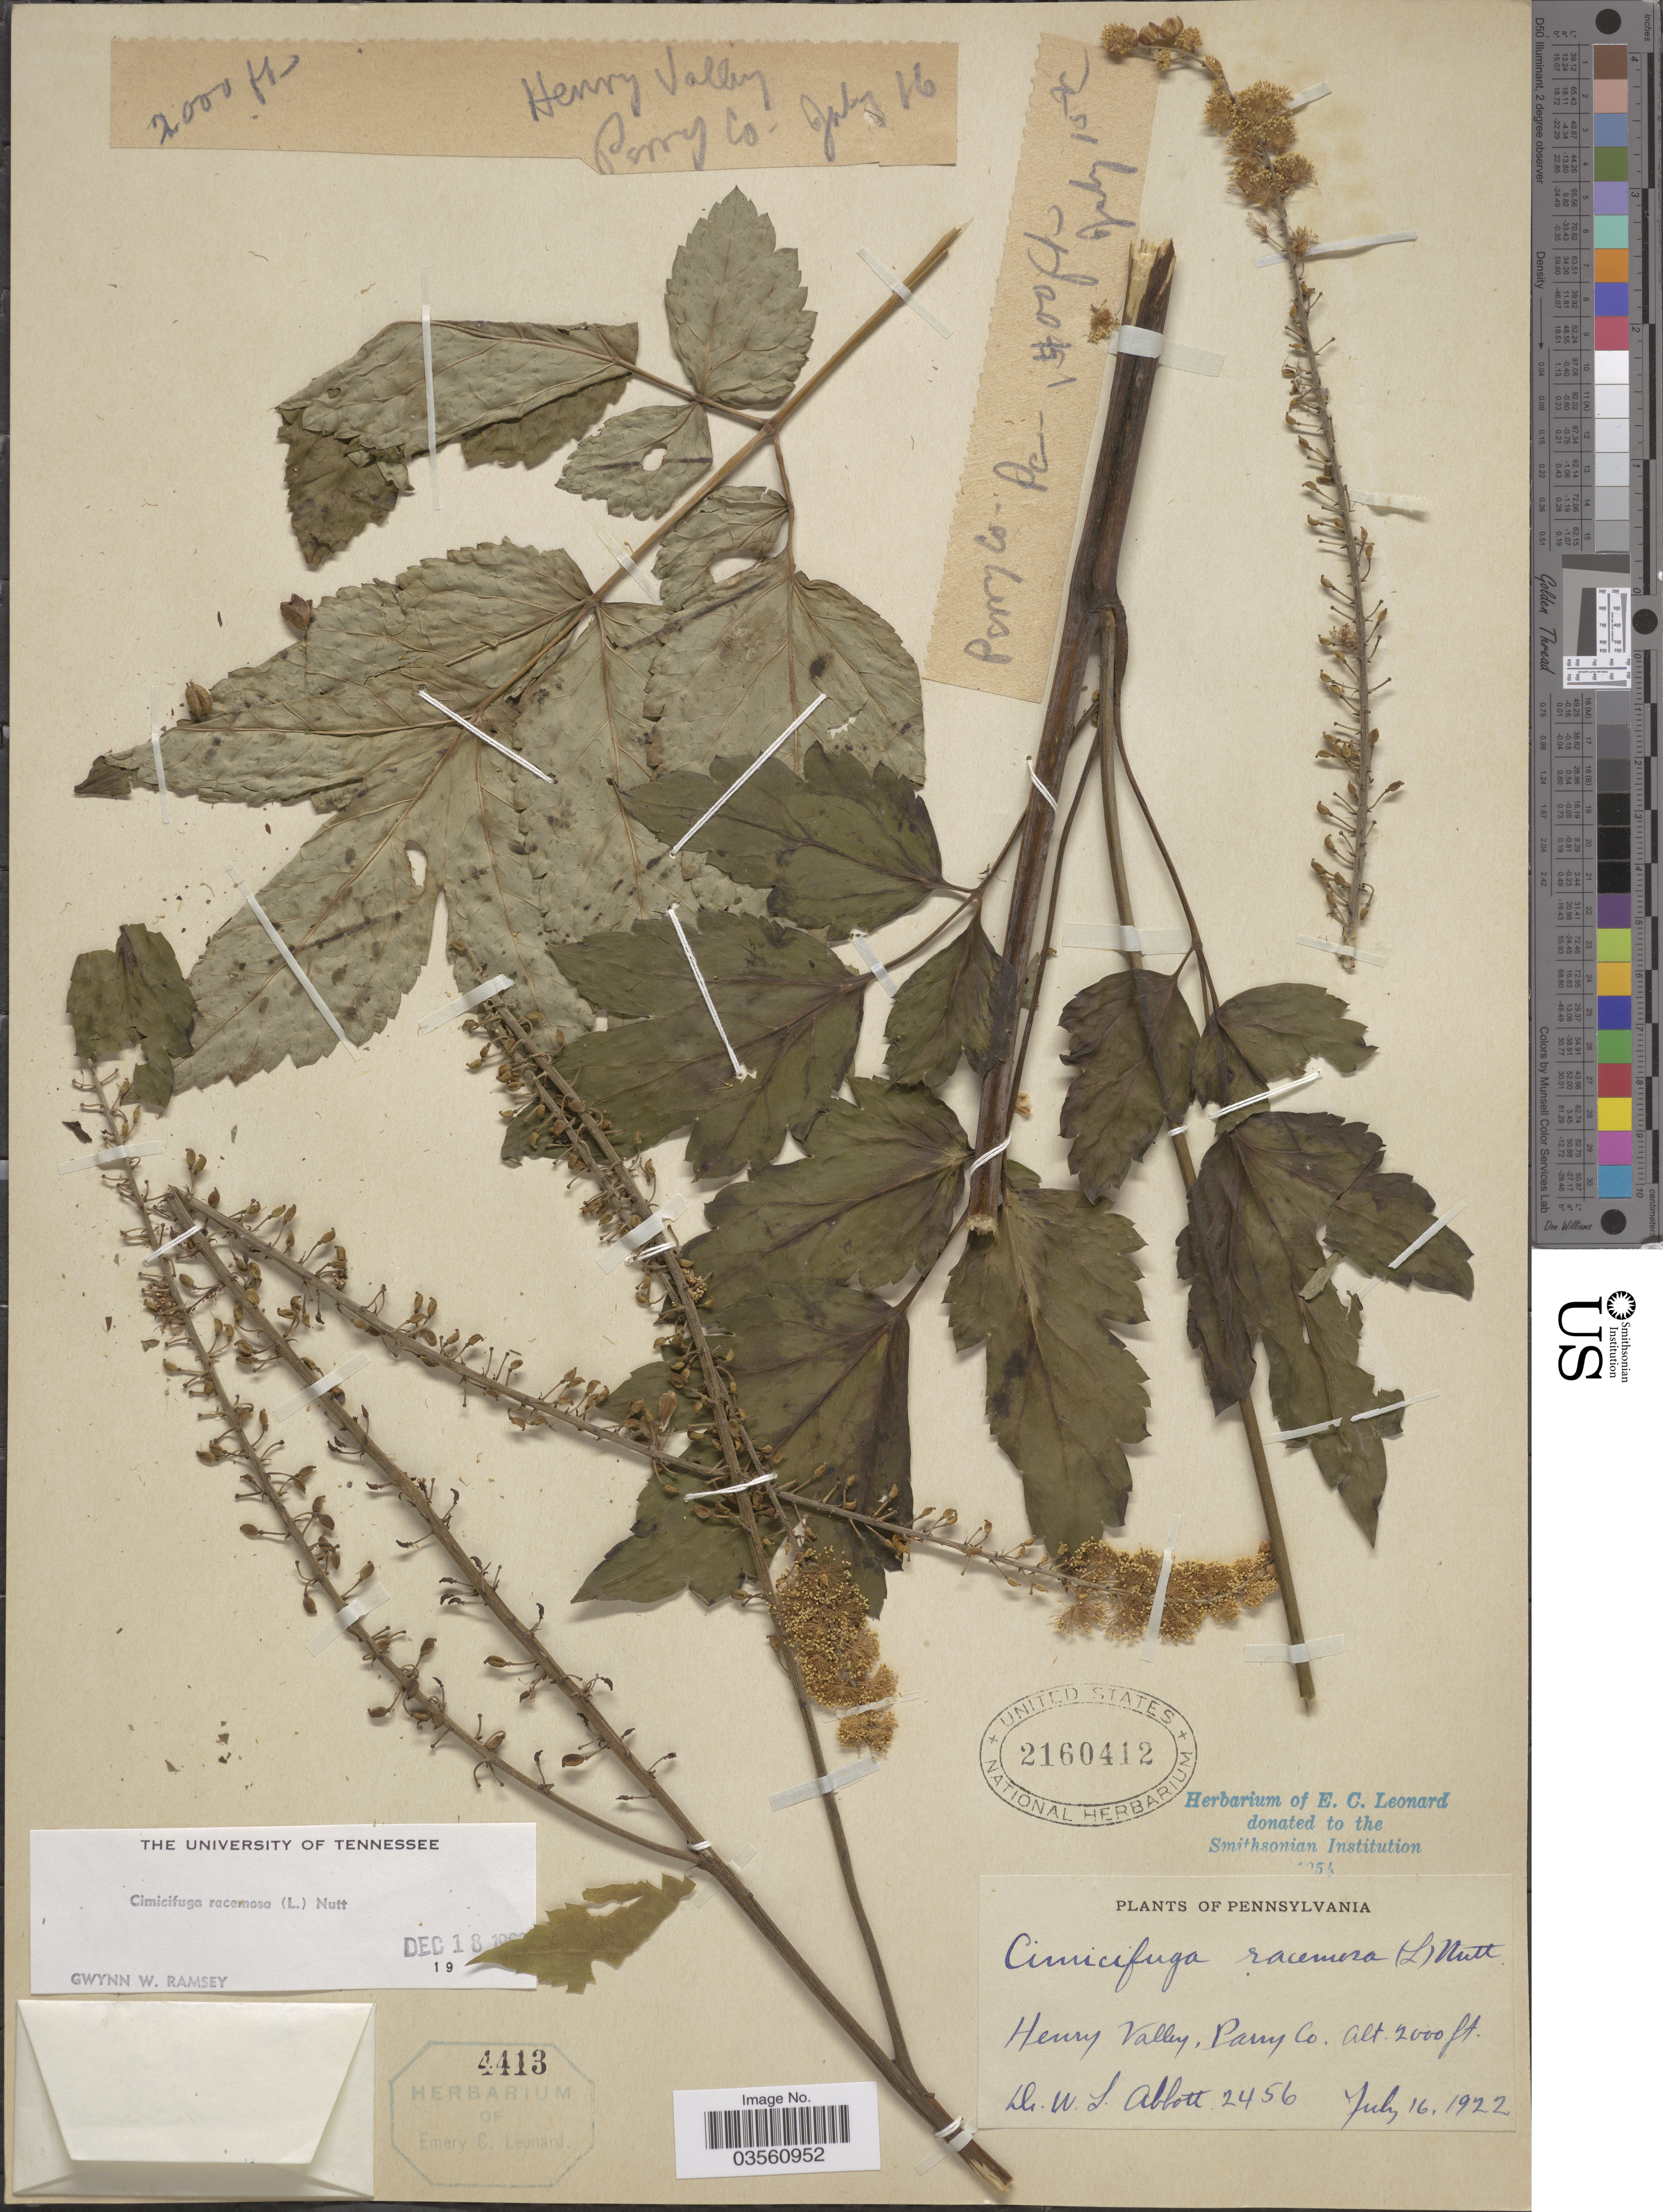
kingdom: Plantae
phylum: Tracheophyta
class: Magnoliopsida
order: Ranunculales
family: Ranunculaceae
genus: Actaea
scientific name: Actaea racemosa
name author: L.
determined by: Strong, M. T., (US), Smithsonian Institution - National Museum of Natural History (UNITED STATES)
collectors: W. L. Abbott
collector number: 2456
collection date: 1922-07-16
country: United States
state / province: Pennsylvania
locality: Henry Valley, Parry Co.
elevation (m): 610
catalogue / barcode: US 2160412